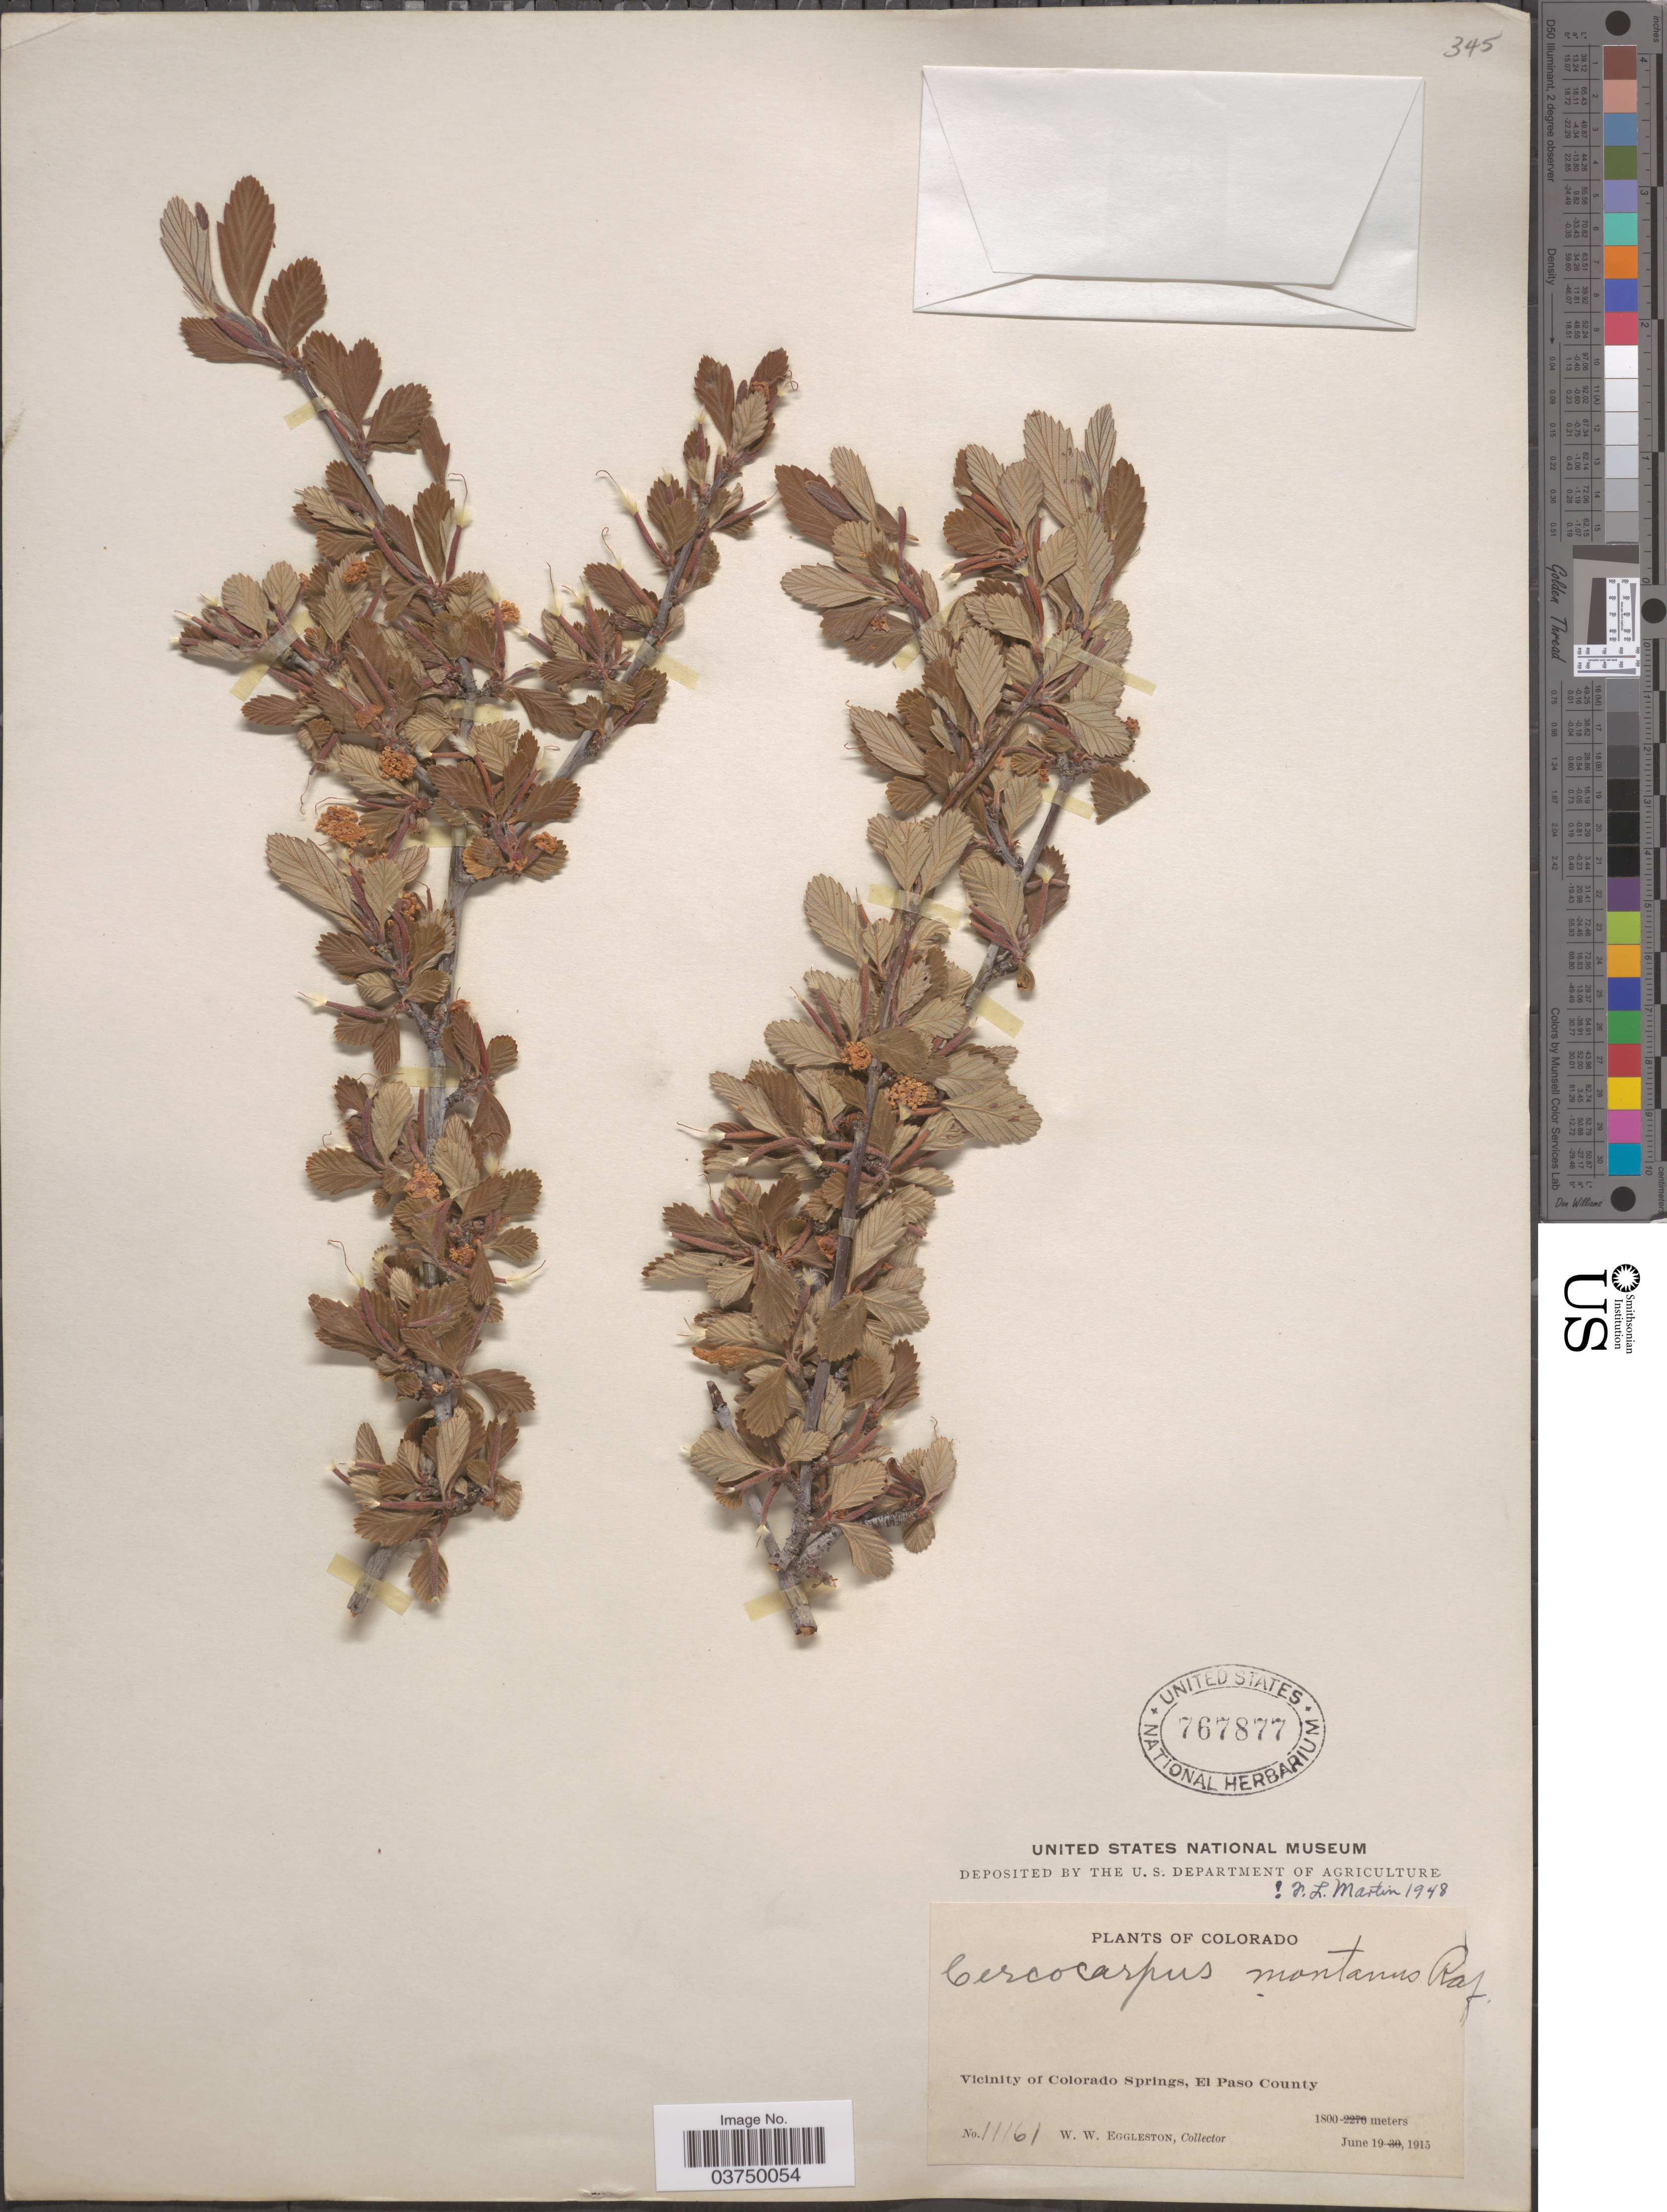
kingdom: Plantae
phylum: Tracheophyta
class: Magnoliopsida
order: Rosales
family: Rosaceae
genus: Cercocarpus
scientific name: Cercocarpus montanus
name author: Raf.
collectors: W. W. Eggleston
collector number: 11161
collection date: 1915-06-19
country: United States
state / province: Colorado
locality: Vicinity of Colorado Springs, El Paso County.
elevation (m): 1800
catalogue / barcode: US 767877